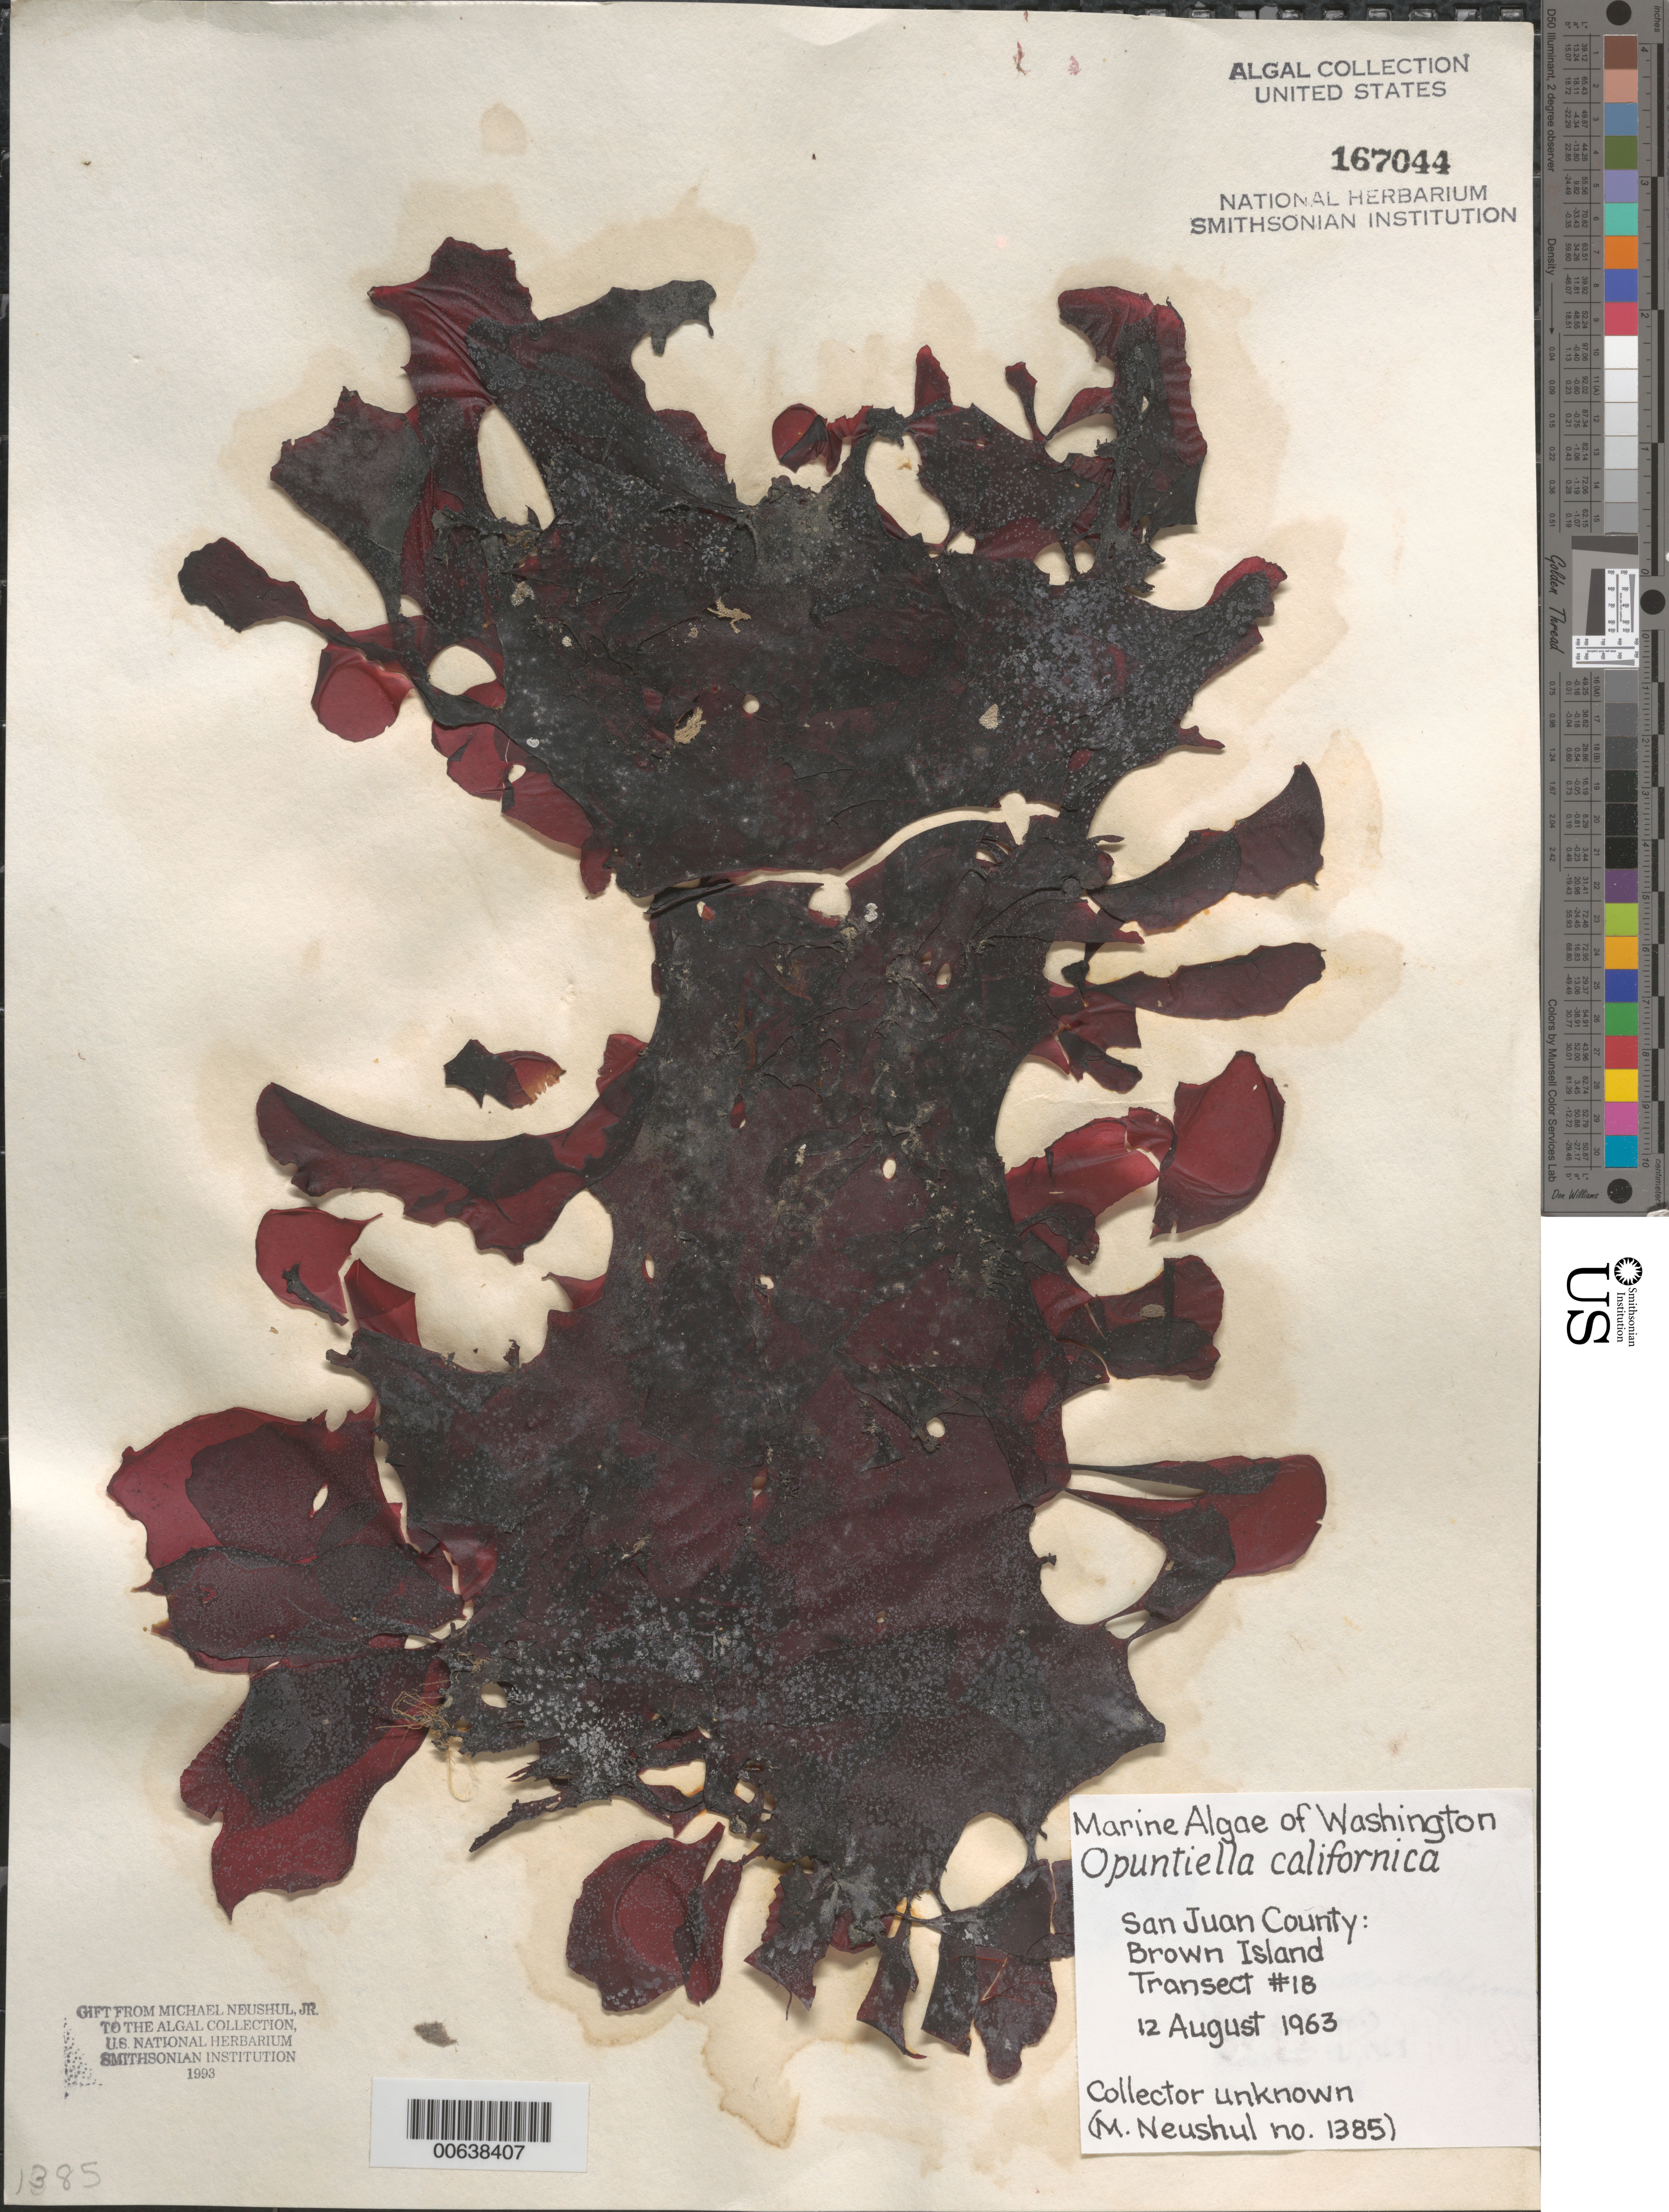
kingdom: Plantae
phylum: Rhodophyta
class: Florideophyceae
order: Gigartinales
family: Furcellariaceae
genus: Opuntiella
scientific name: Opuntiella californica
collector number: Neushul 1385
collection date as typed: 12 Aug 1963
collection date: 1963-08-12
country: United States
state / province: Washington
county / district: San Juan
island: Brown Island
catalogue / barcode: US 167044